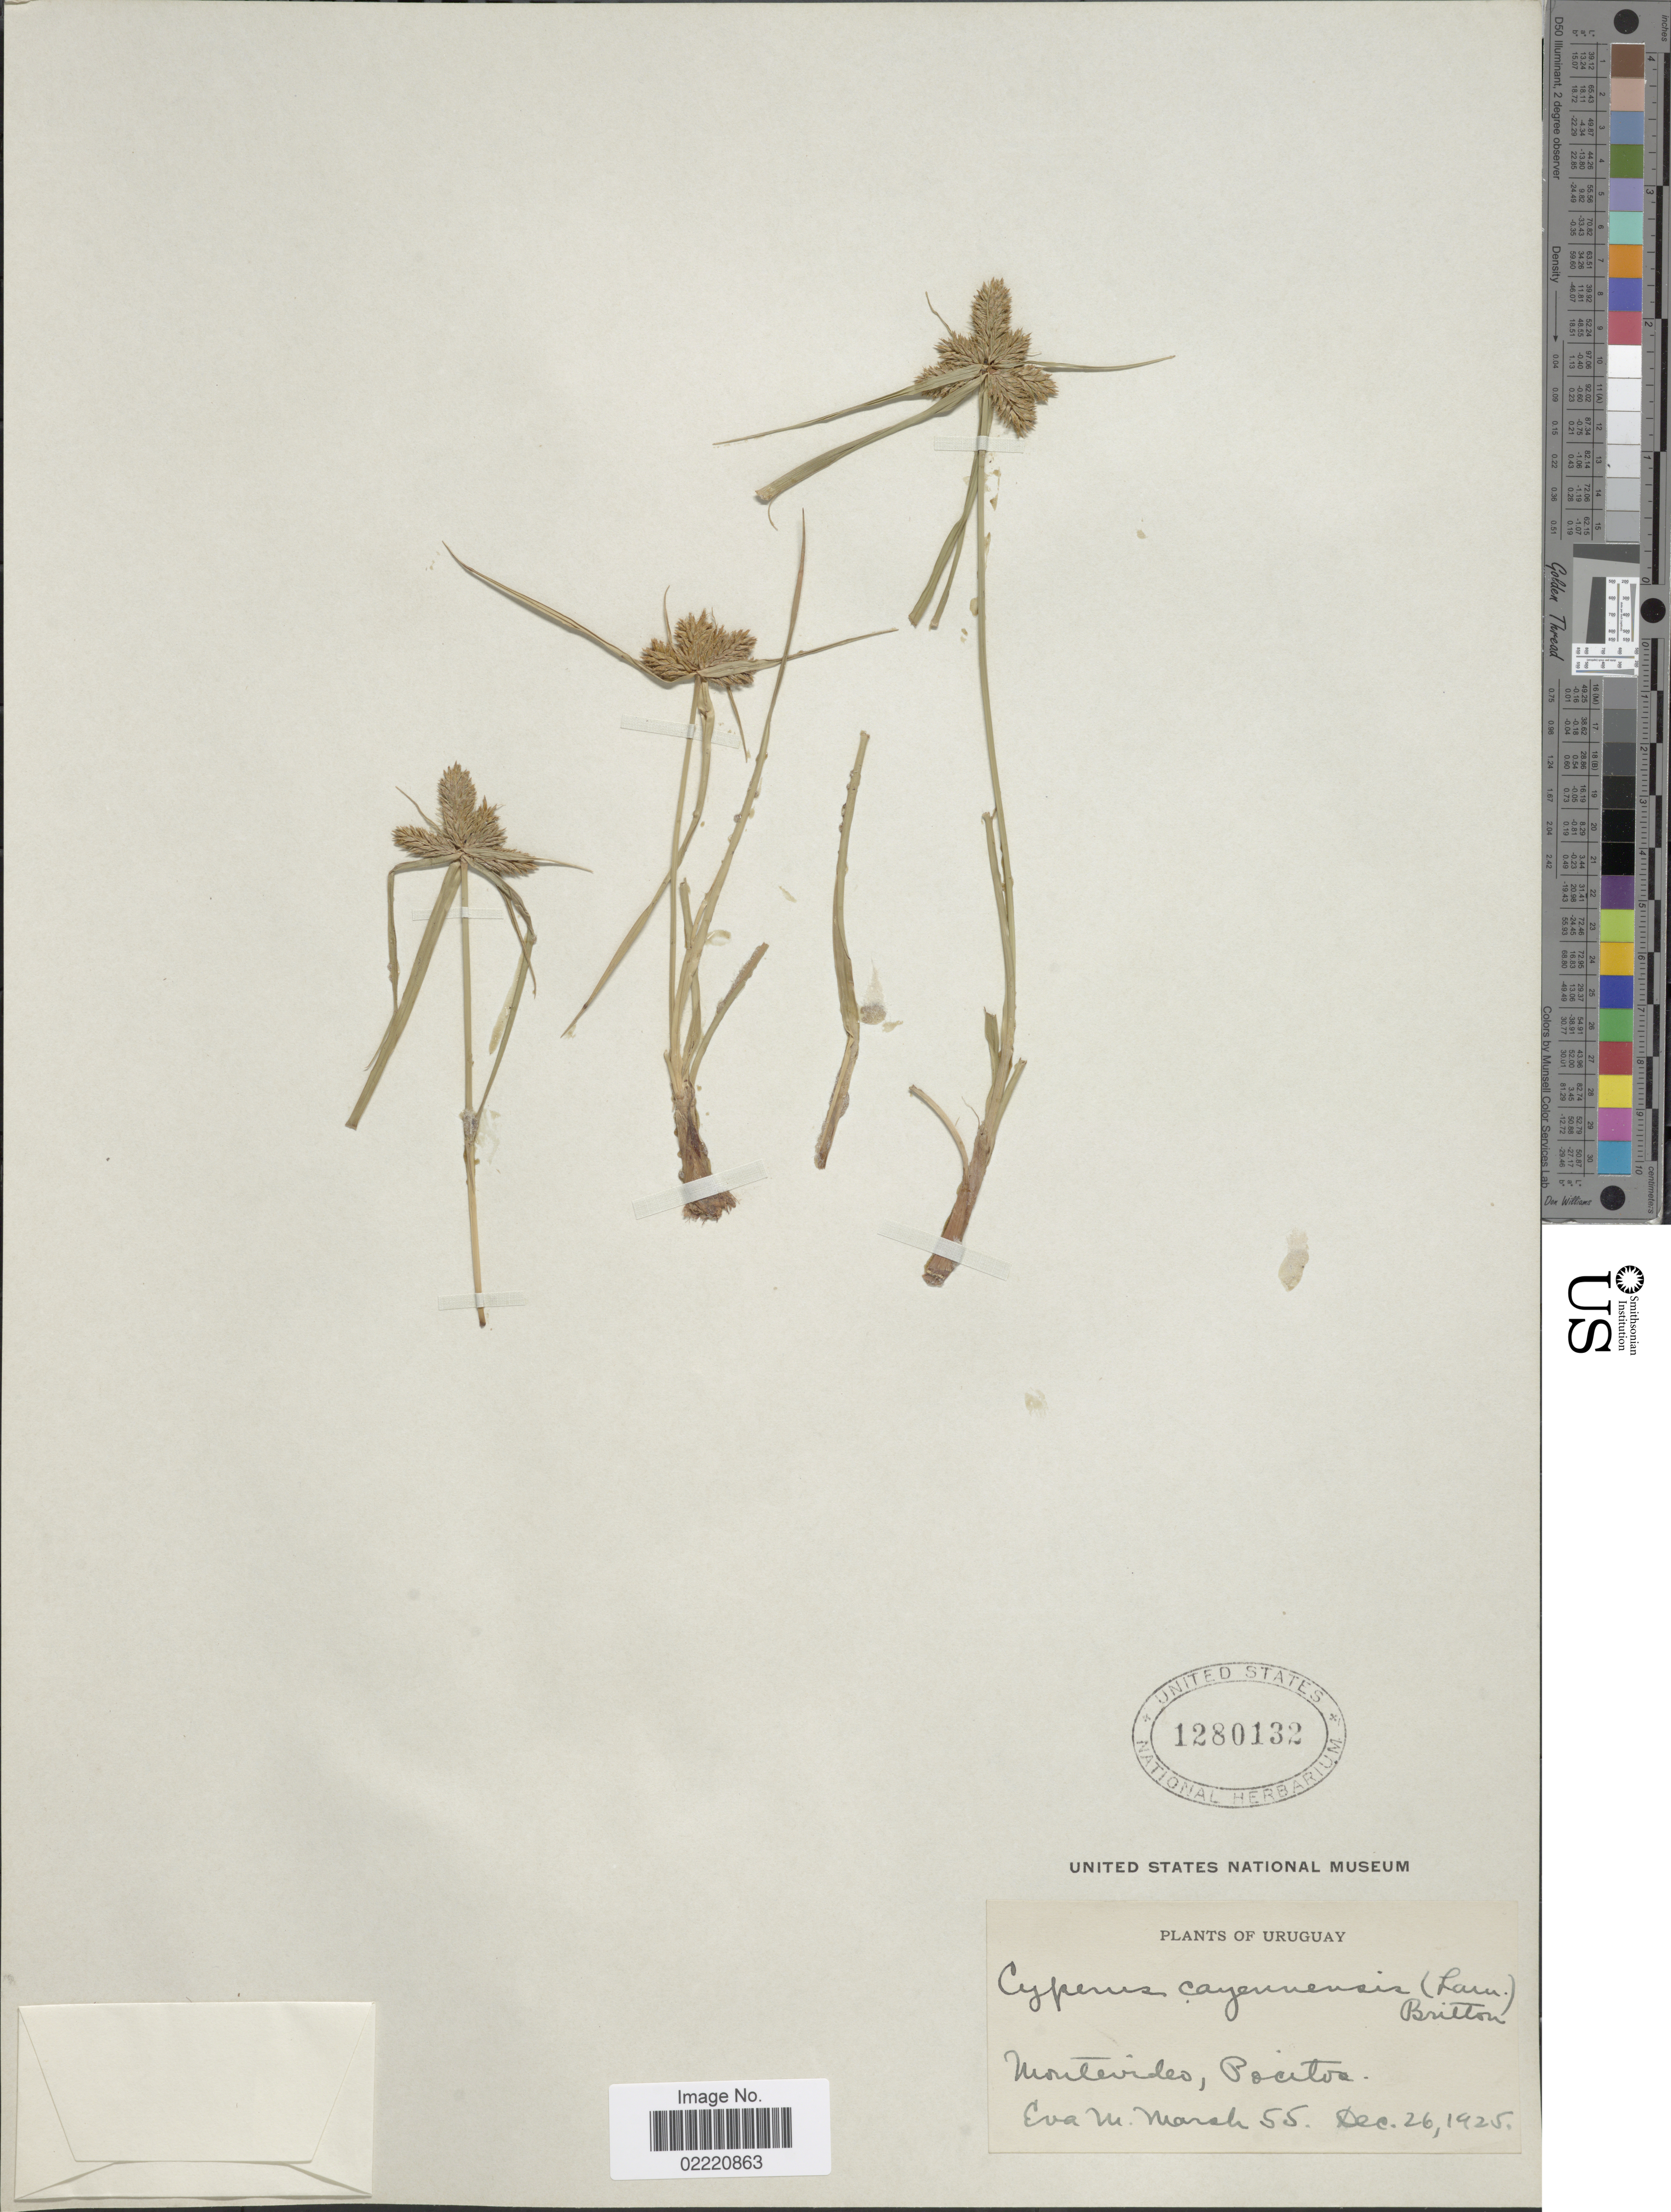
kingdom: Plantae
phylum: Tracheophyta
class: Liliopsida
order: Poales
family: Cyperaceae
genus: Cyperus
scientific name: Cyperus aggregatus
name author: (Willd.) Endl.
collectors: E. Marsh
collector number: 55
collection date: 1925-12-26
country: Uruguay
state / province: Montevideo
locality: Pocitos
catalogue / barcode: US 1280132